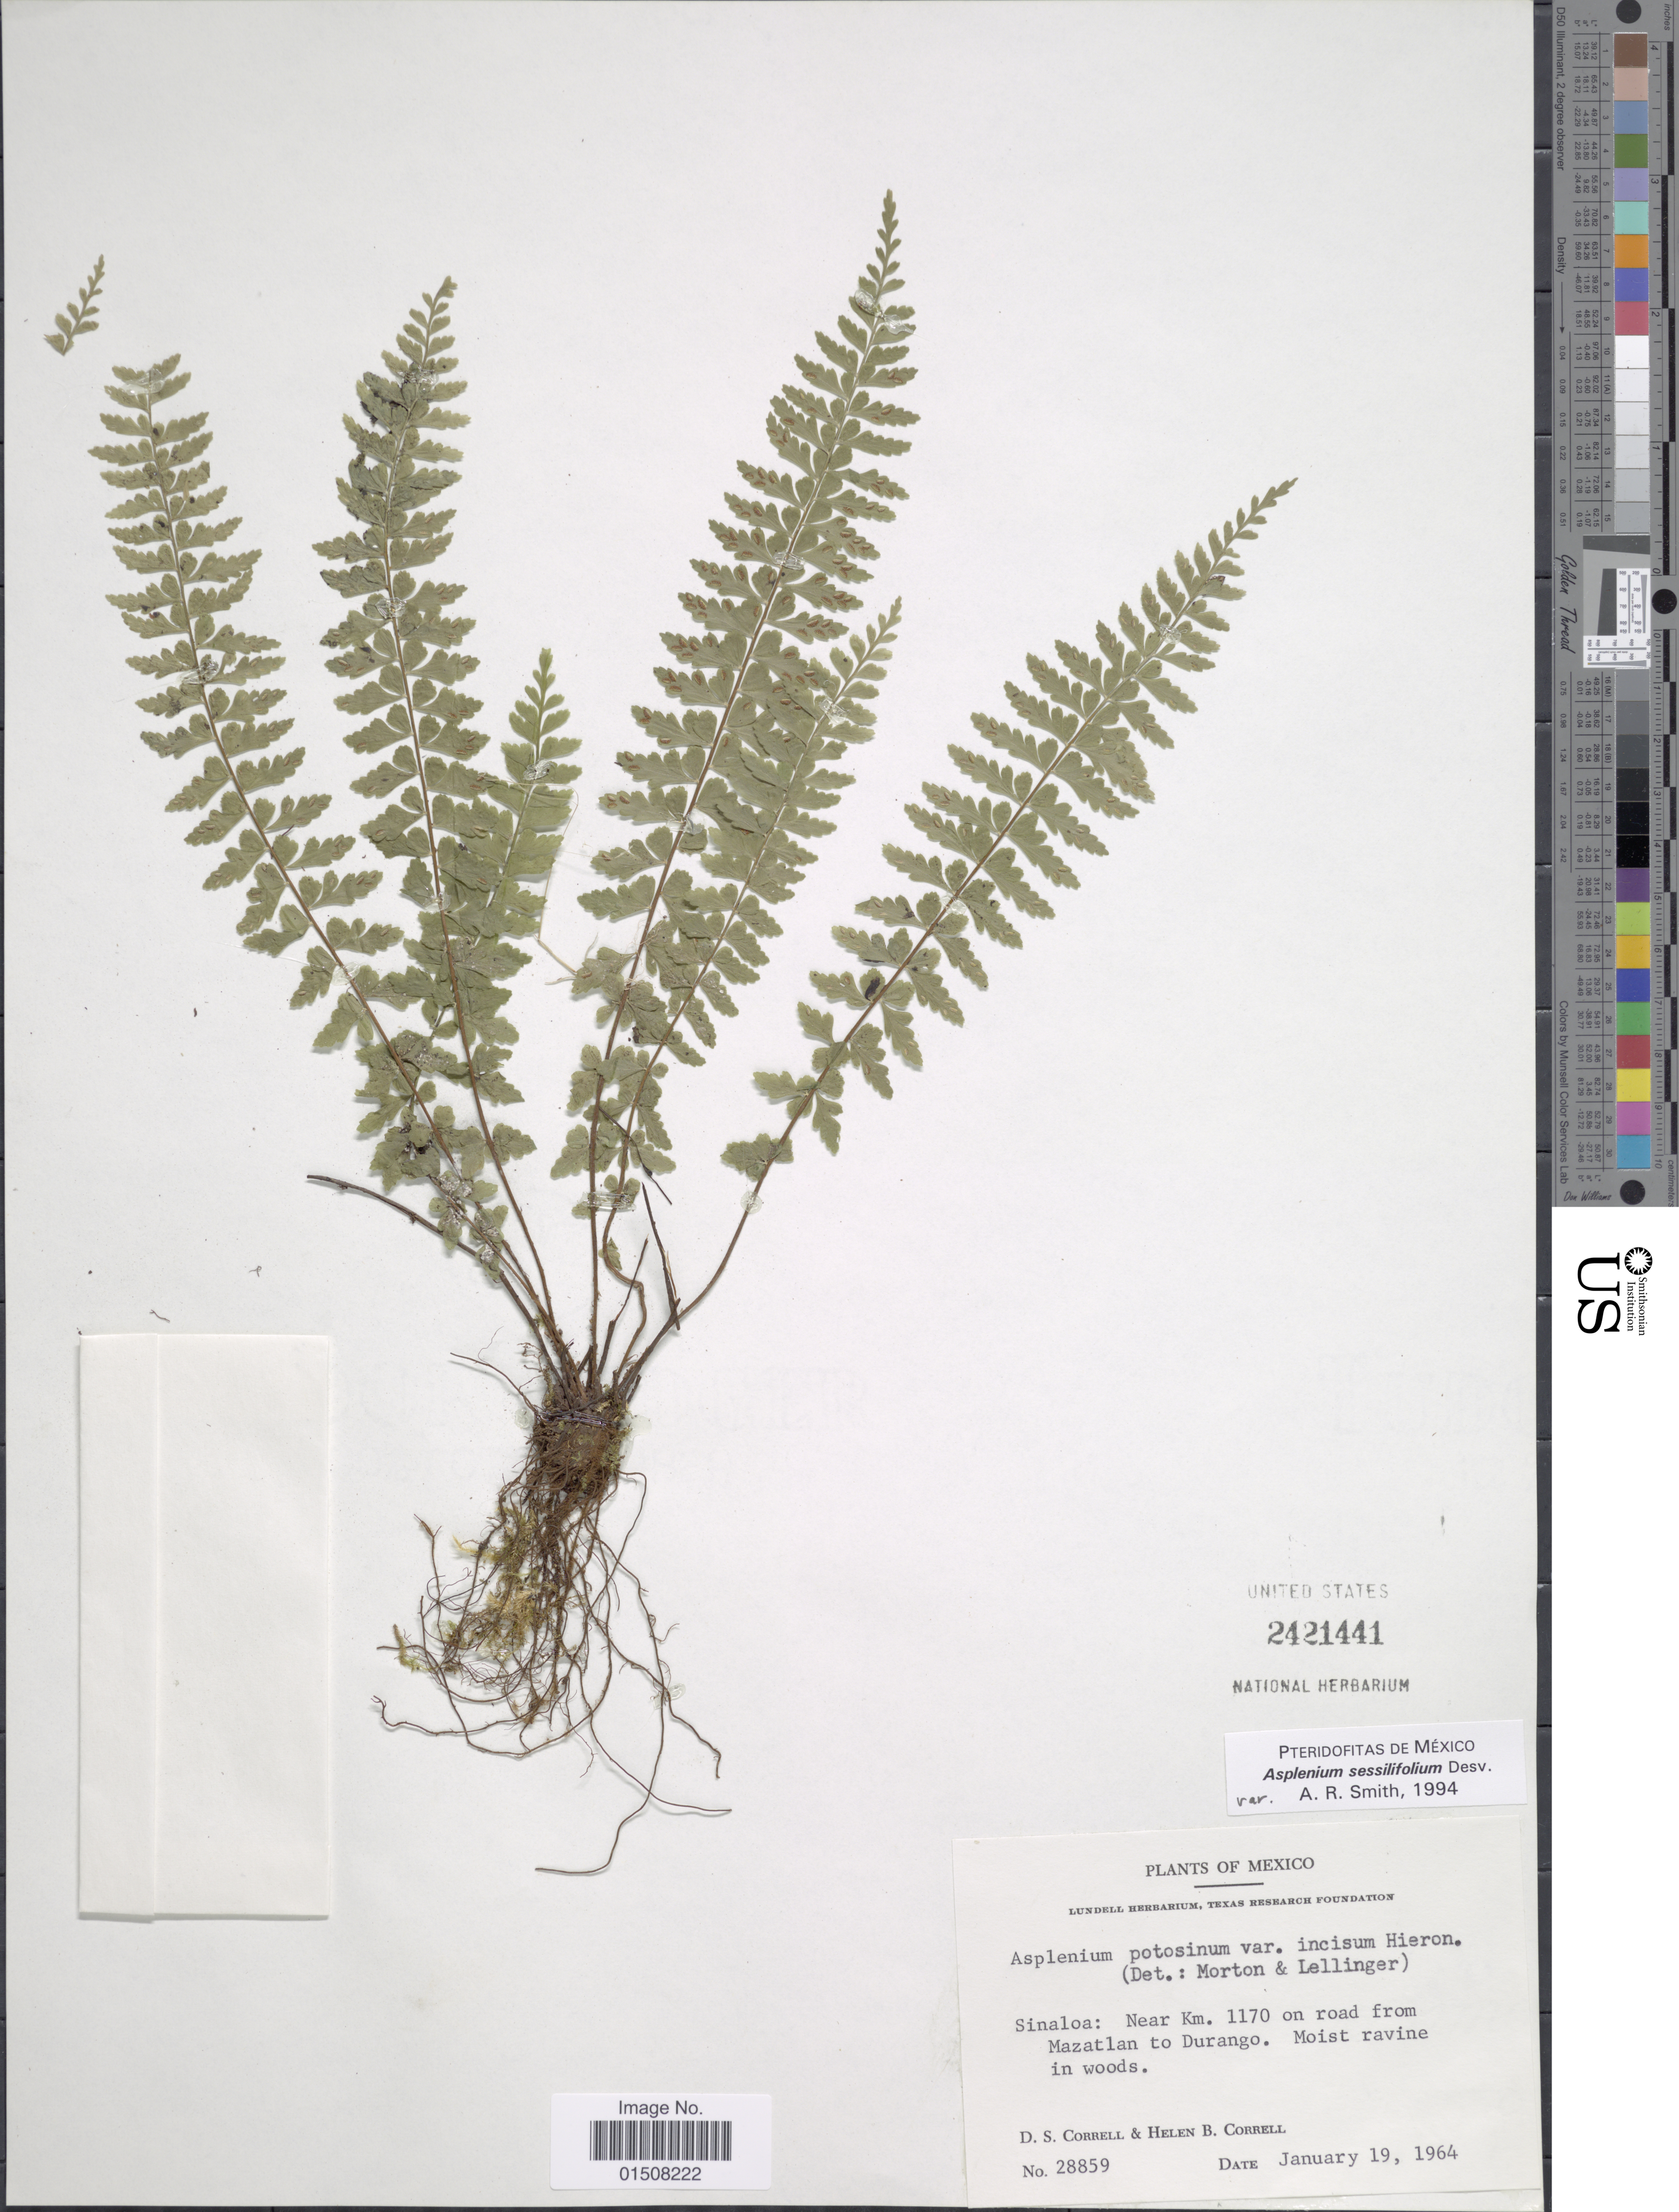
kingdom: Plantae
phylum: Tracheophyta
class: Polypodiopsida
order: Polypodiales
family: Aspleniaceae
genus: Asplenium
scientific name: Asplenium sessilifolium var. occidentale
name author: A.R. Sm.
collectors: D. S. Correll & H. Correll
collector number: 28859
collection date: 1964-01-19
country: Mexico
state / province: Sinaloa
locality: Near Km. 1170 on roadf from Mazatlan to Durango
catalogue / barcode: US 2421441